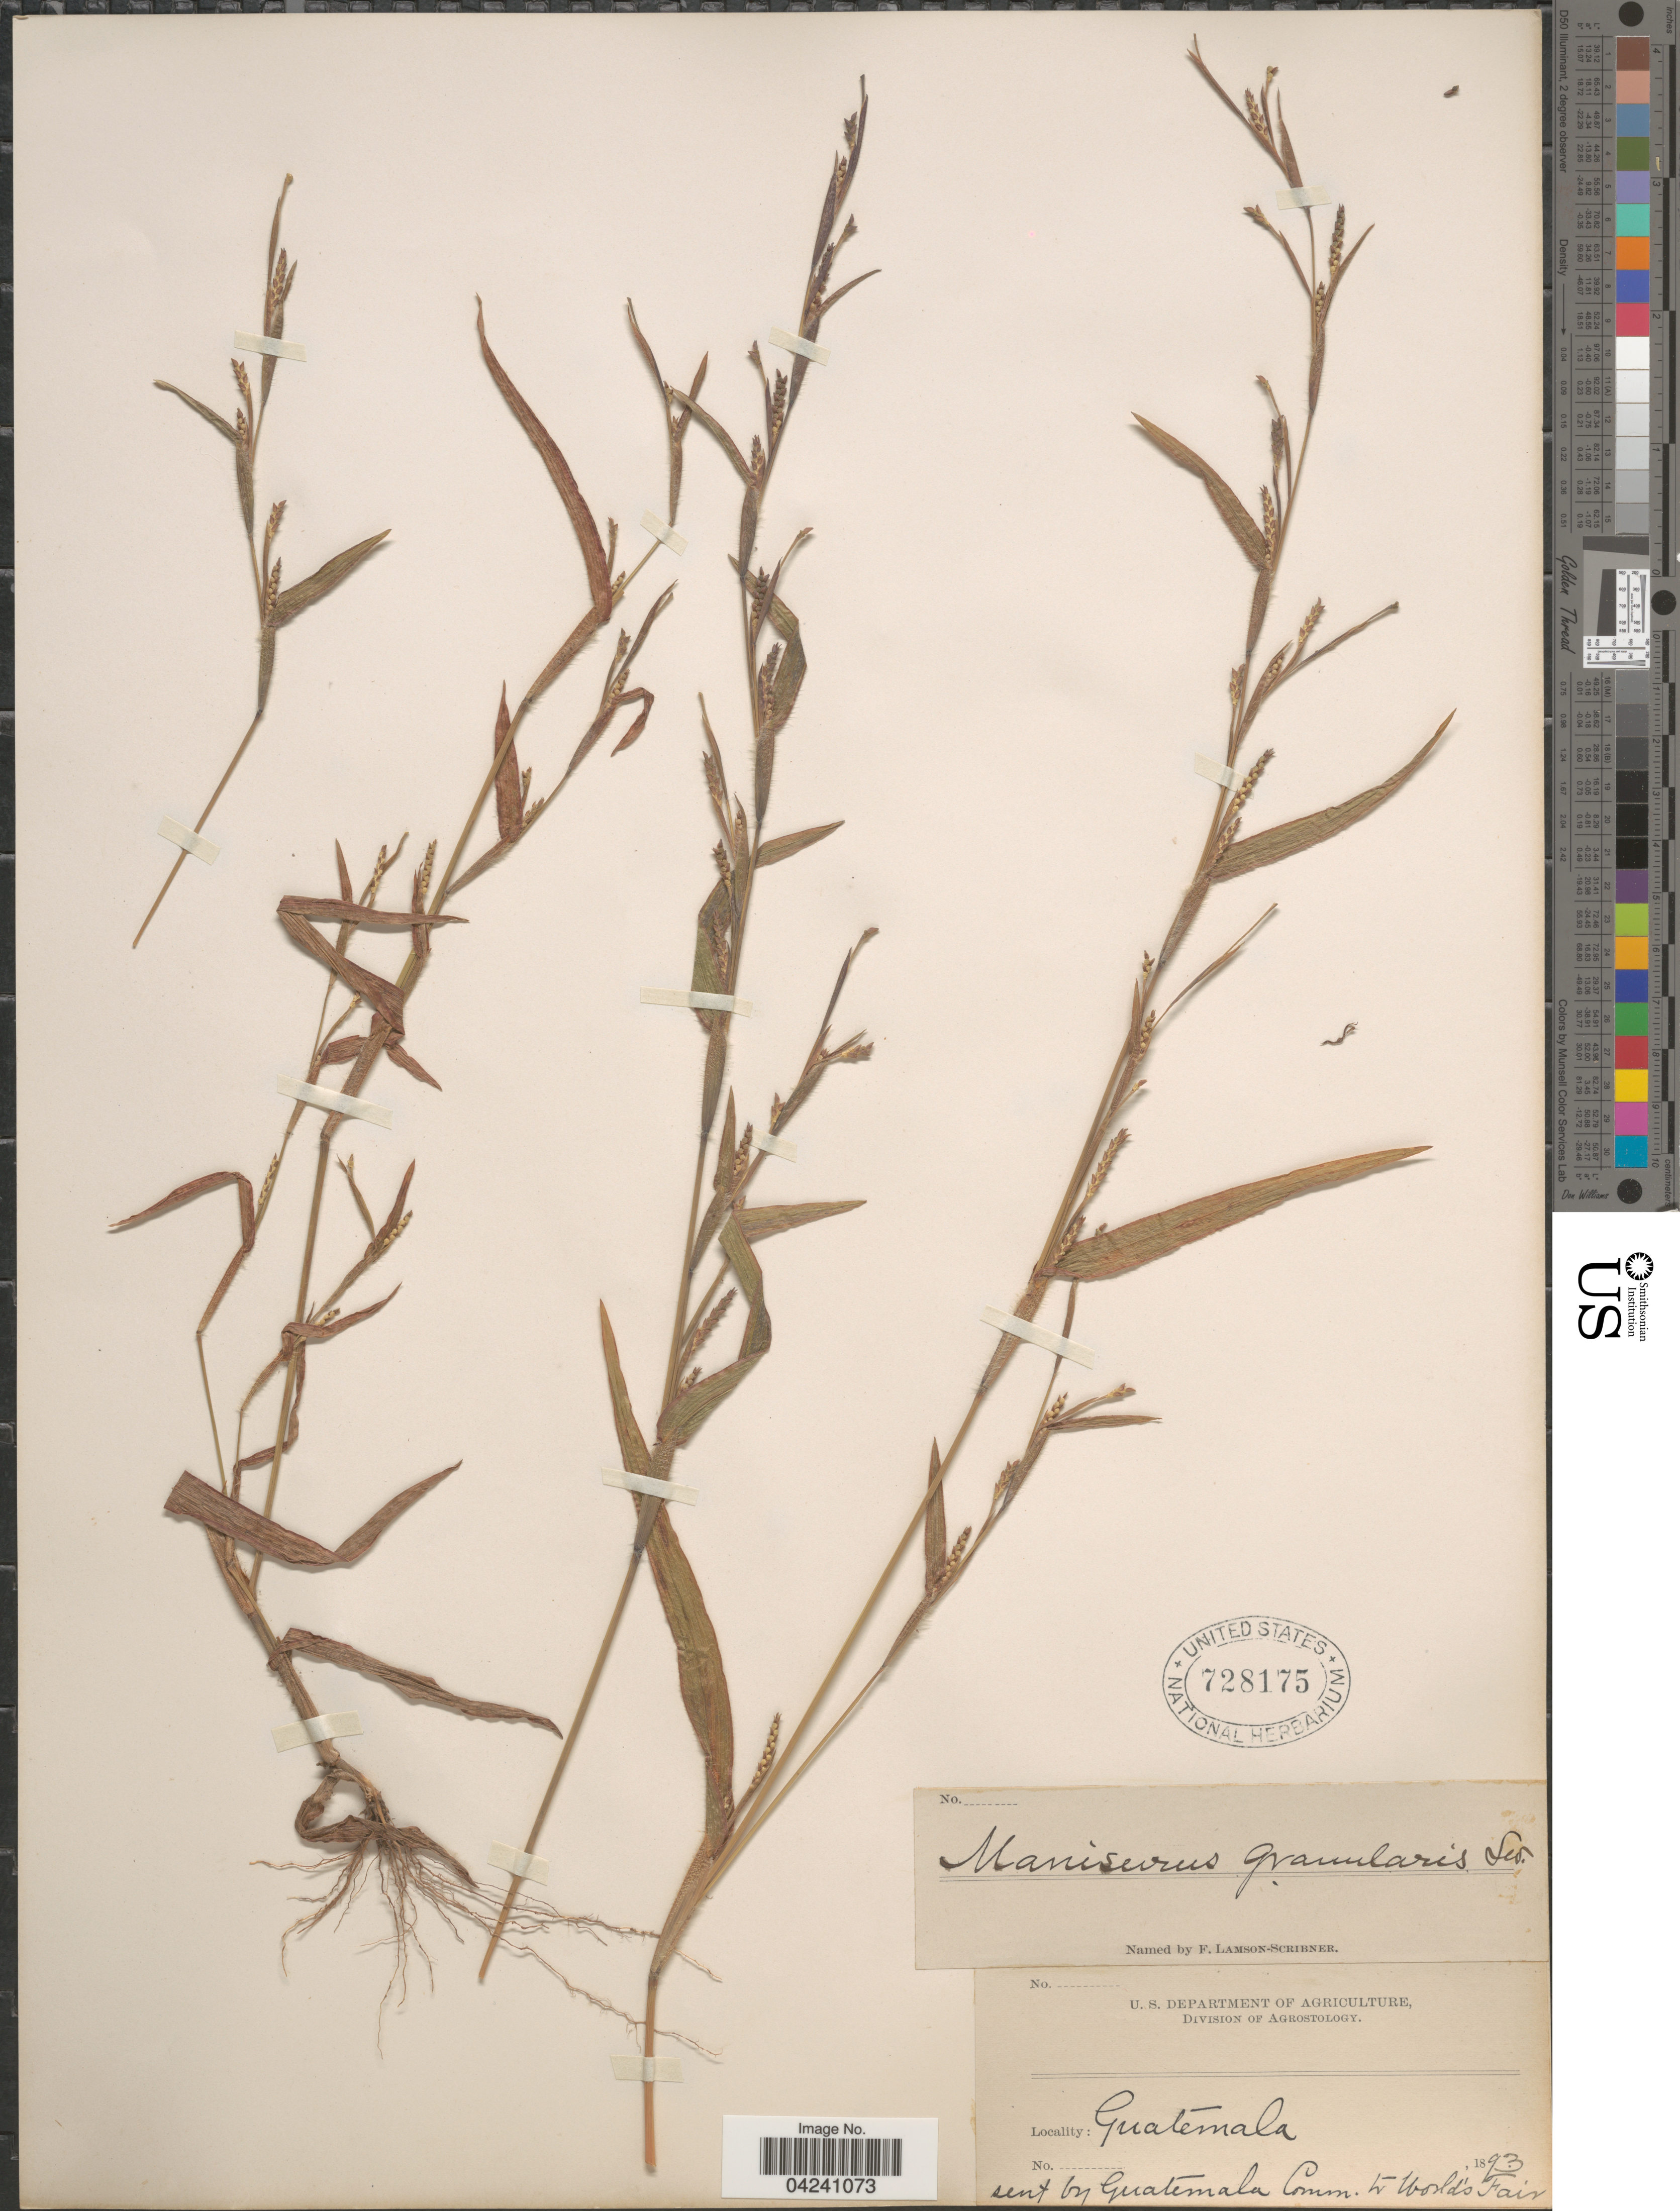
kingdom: Plantae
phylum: Tracheophyta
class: Liliopsida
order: Poales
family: Poaceae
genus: Hackelochloa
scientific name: Hackelochloa granularis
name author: (L.) Kuntze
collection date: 1893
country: Guatemala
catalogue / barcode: US 728175